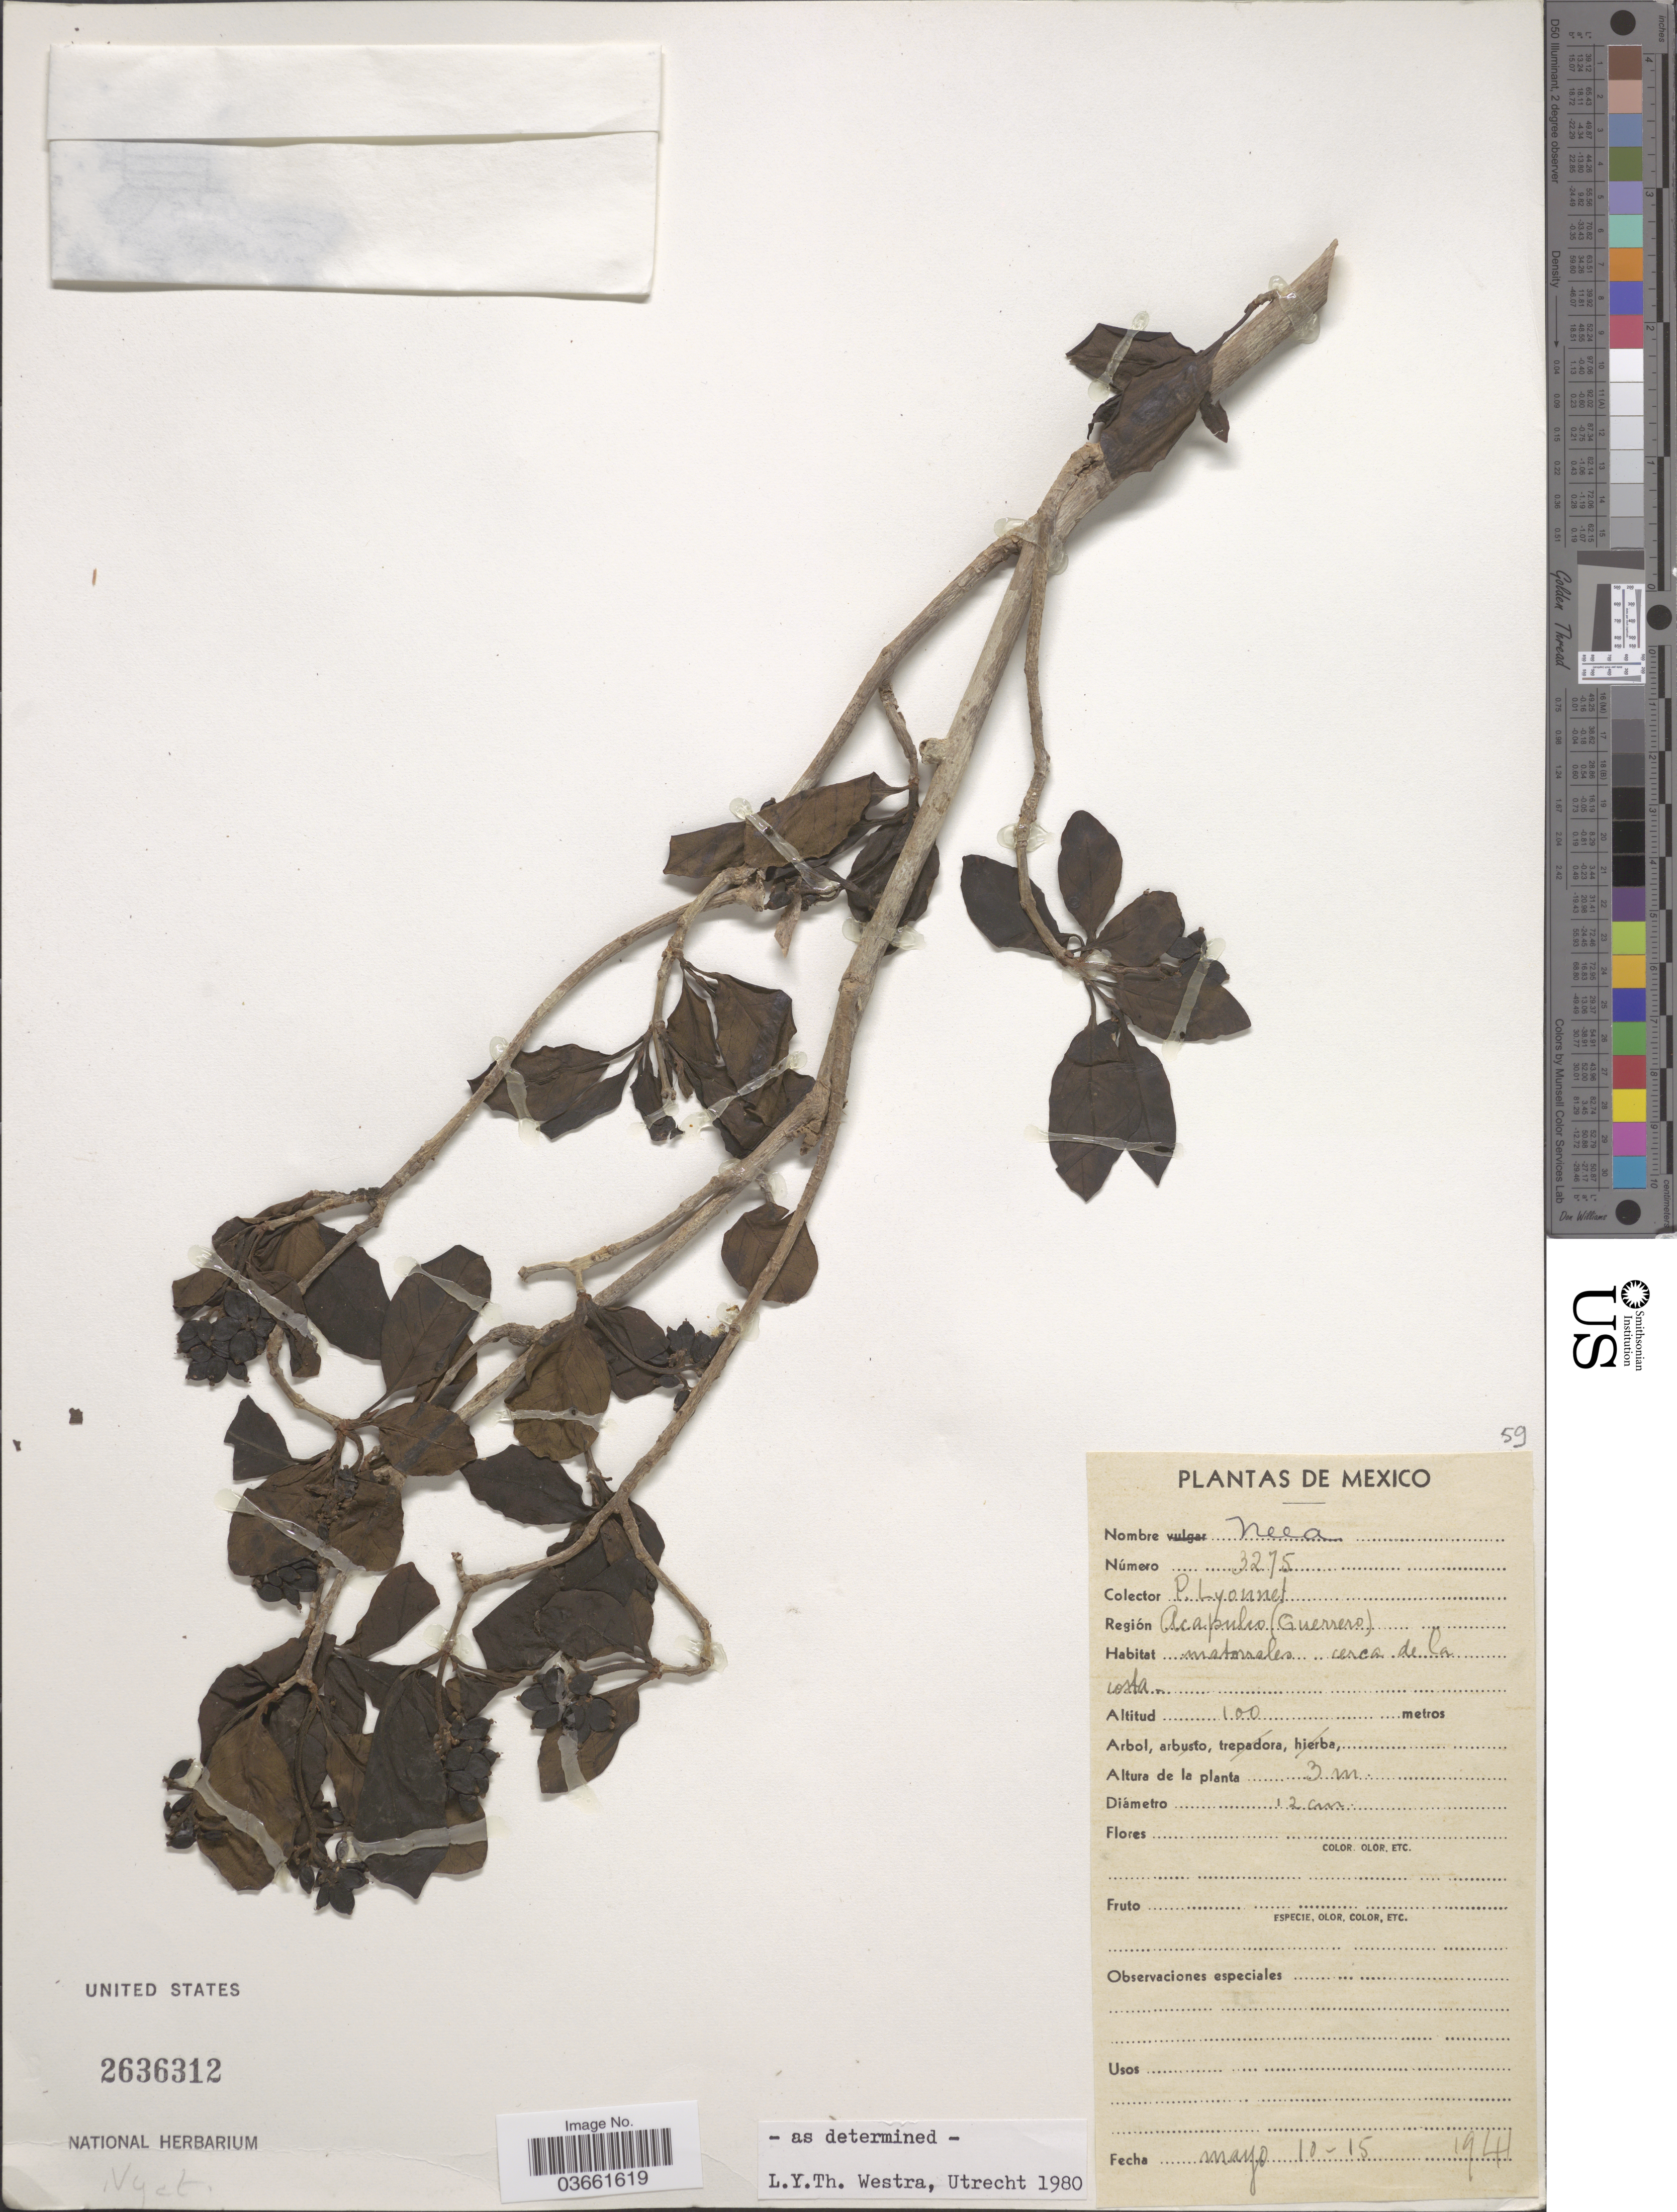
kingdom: Plantae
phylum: Tracheophyta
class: Magnoliopsida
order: Caryophyllales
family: Nyctaginaceae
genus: Neea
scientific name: Neea sp.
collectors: P. Lyonnet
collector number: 3275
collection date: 1941-05-10/1941-05-15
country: Mexico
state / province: Guerrero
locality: Región Acapulco.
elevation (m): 100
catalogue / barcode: US 2636312